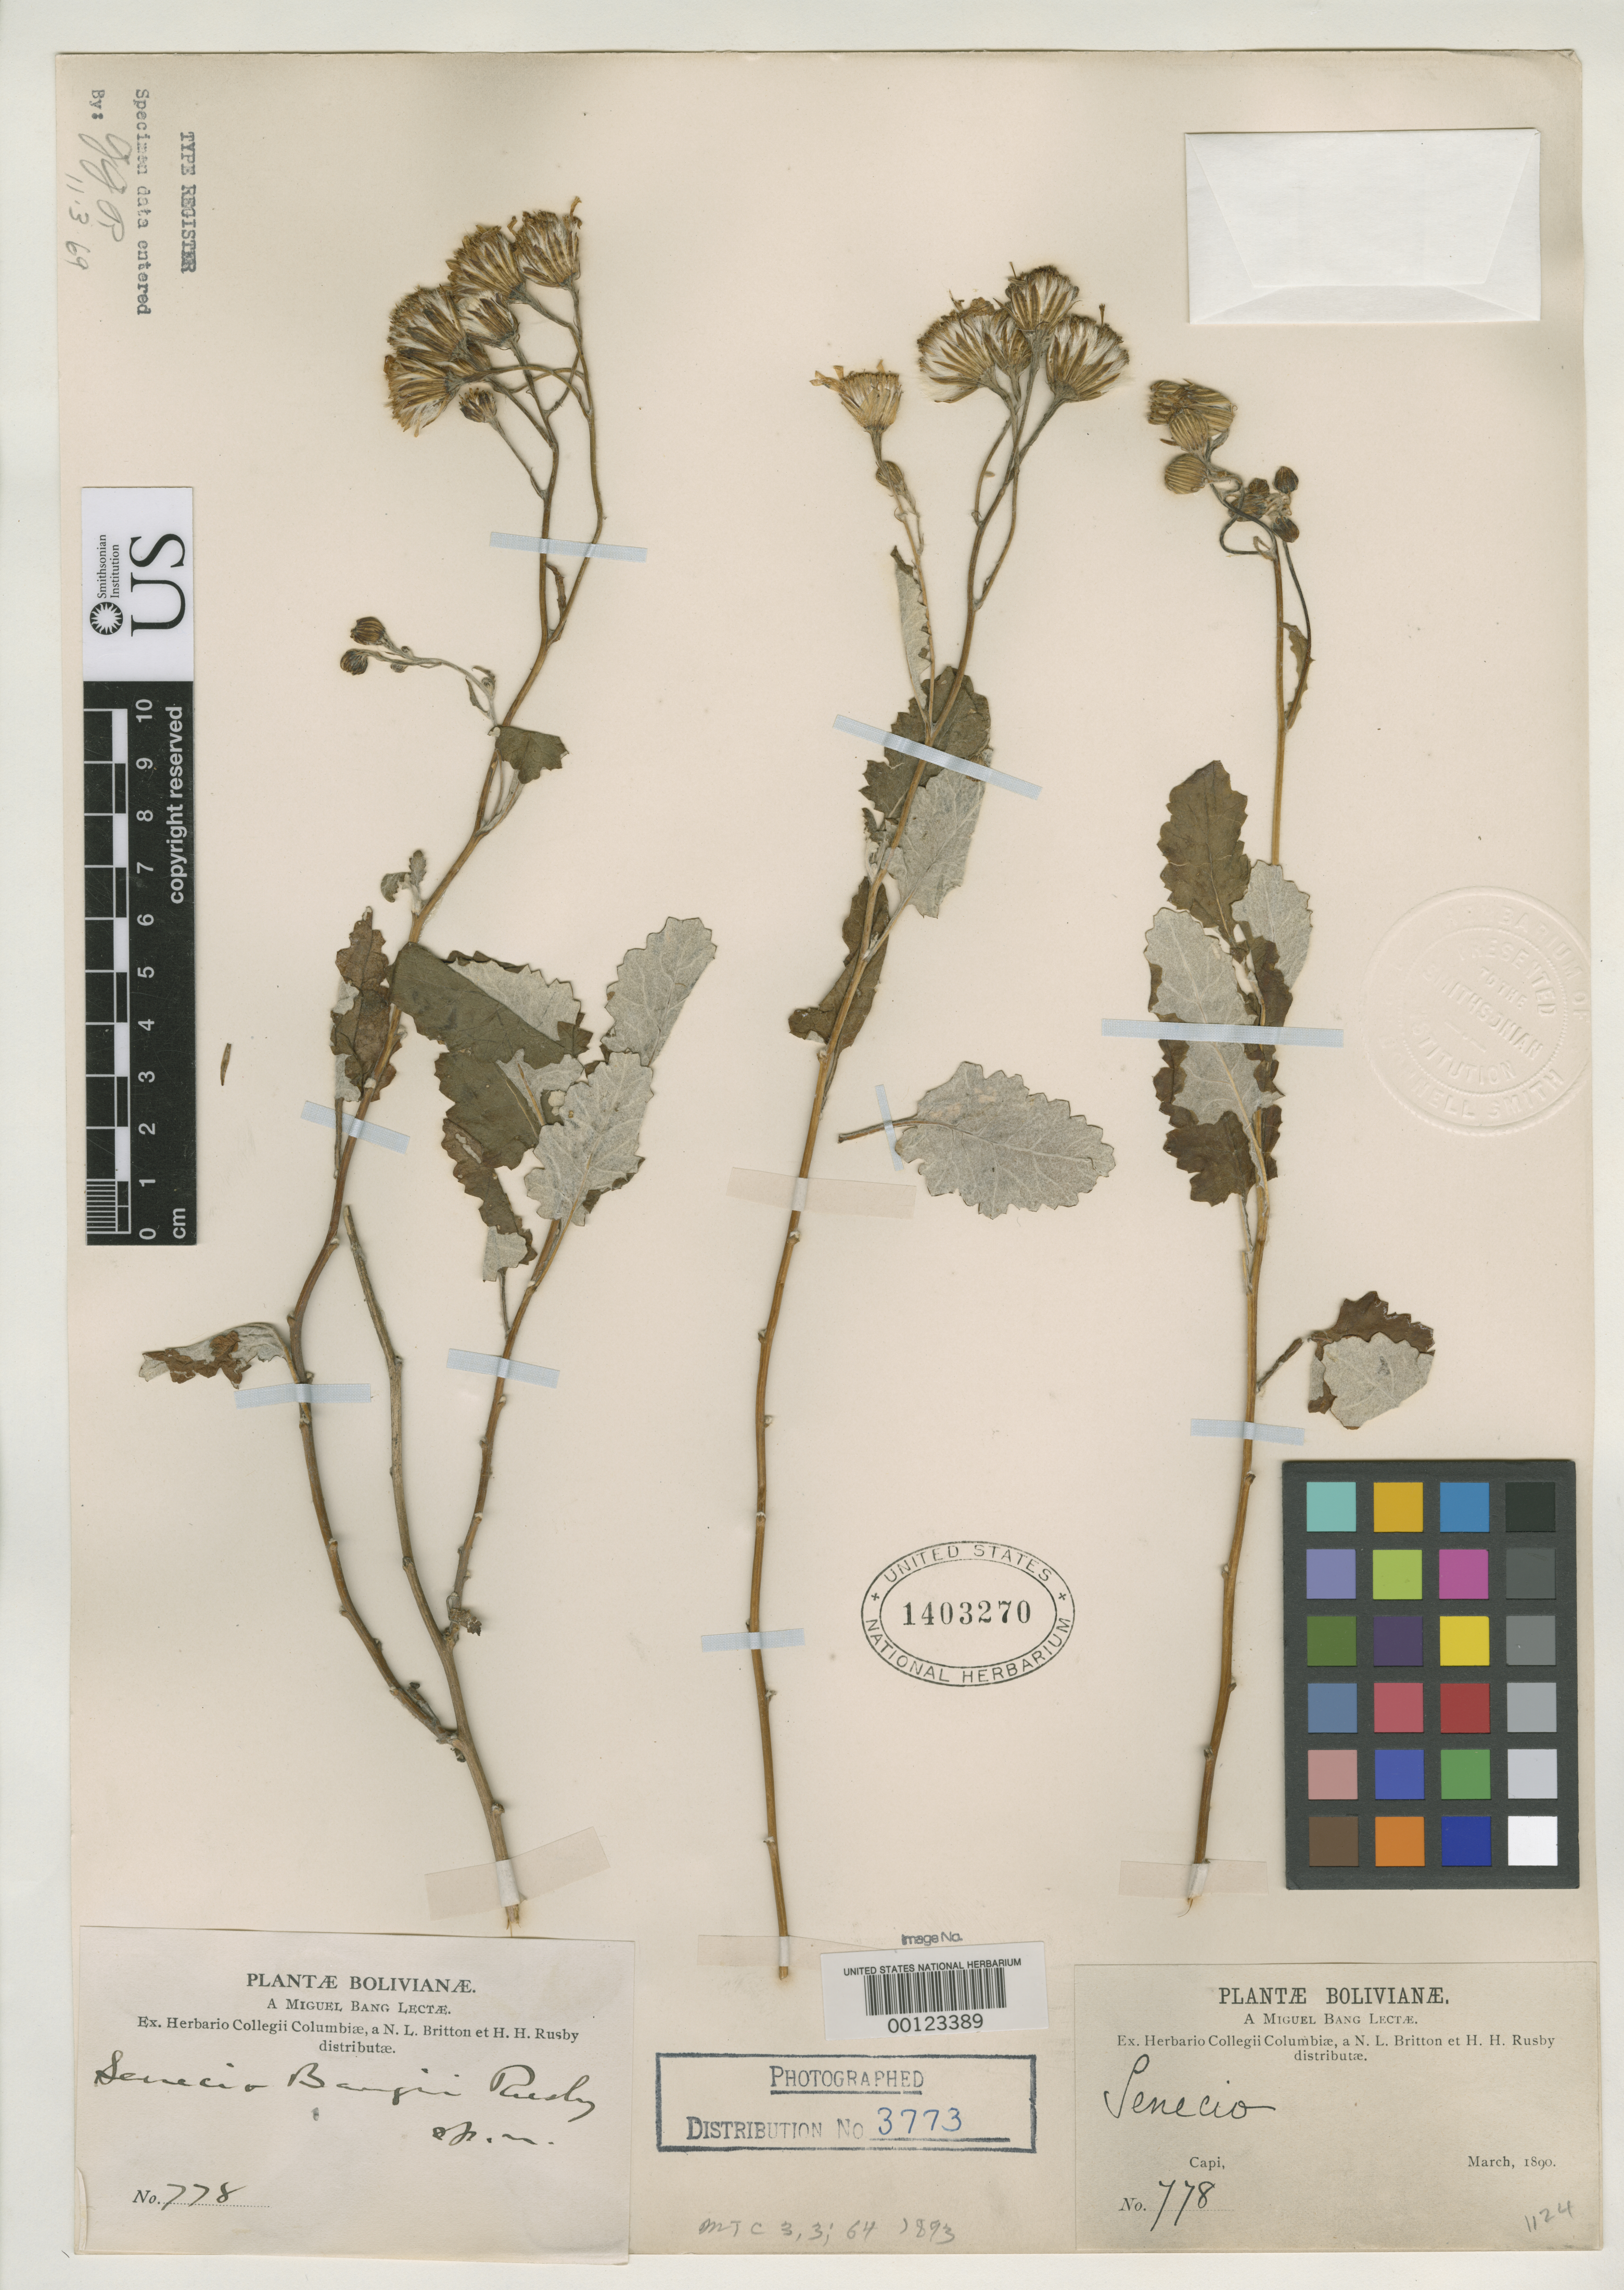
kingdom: Plantae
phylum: Tracheophyta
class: Magnoliopsida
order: Asterales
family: Asteraceae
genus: Senecio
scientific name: Senecio bangii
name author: Rusby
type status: Isotype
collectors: M. Bang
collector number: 778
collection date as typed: Mar 1890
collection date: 1890-03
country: Bolivia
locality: Capi.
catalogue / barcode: US 1403270